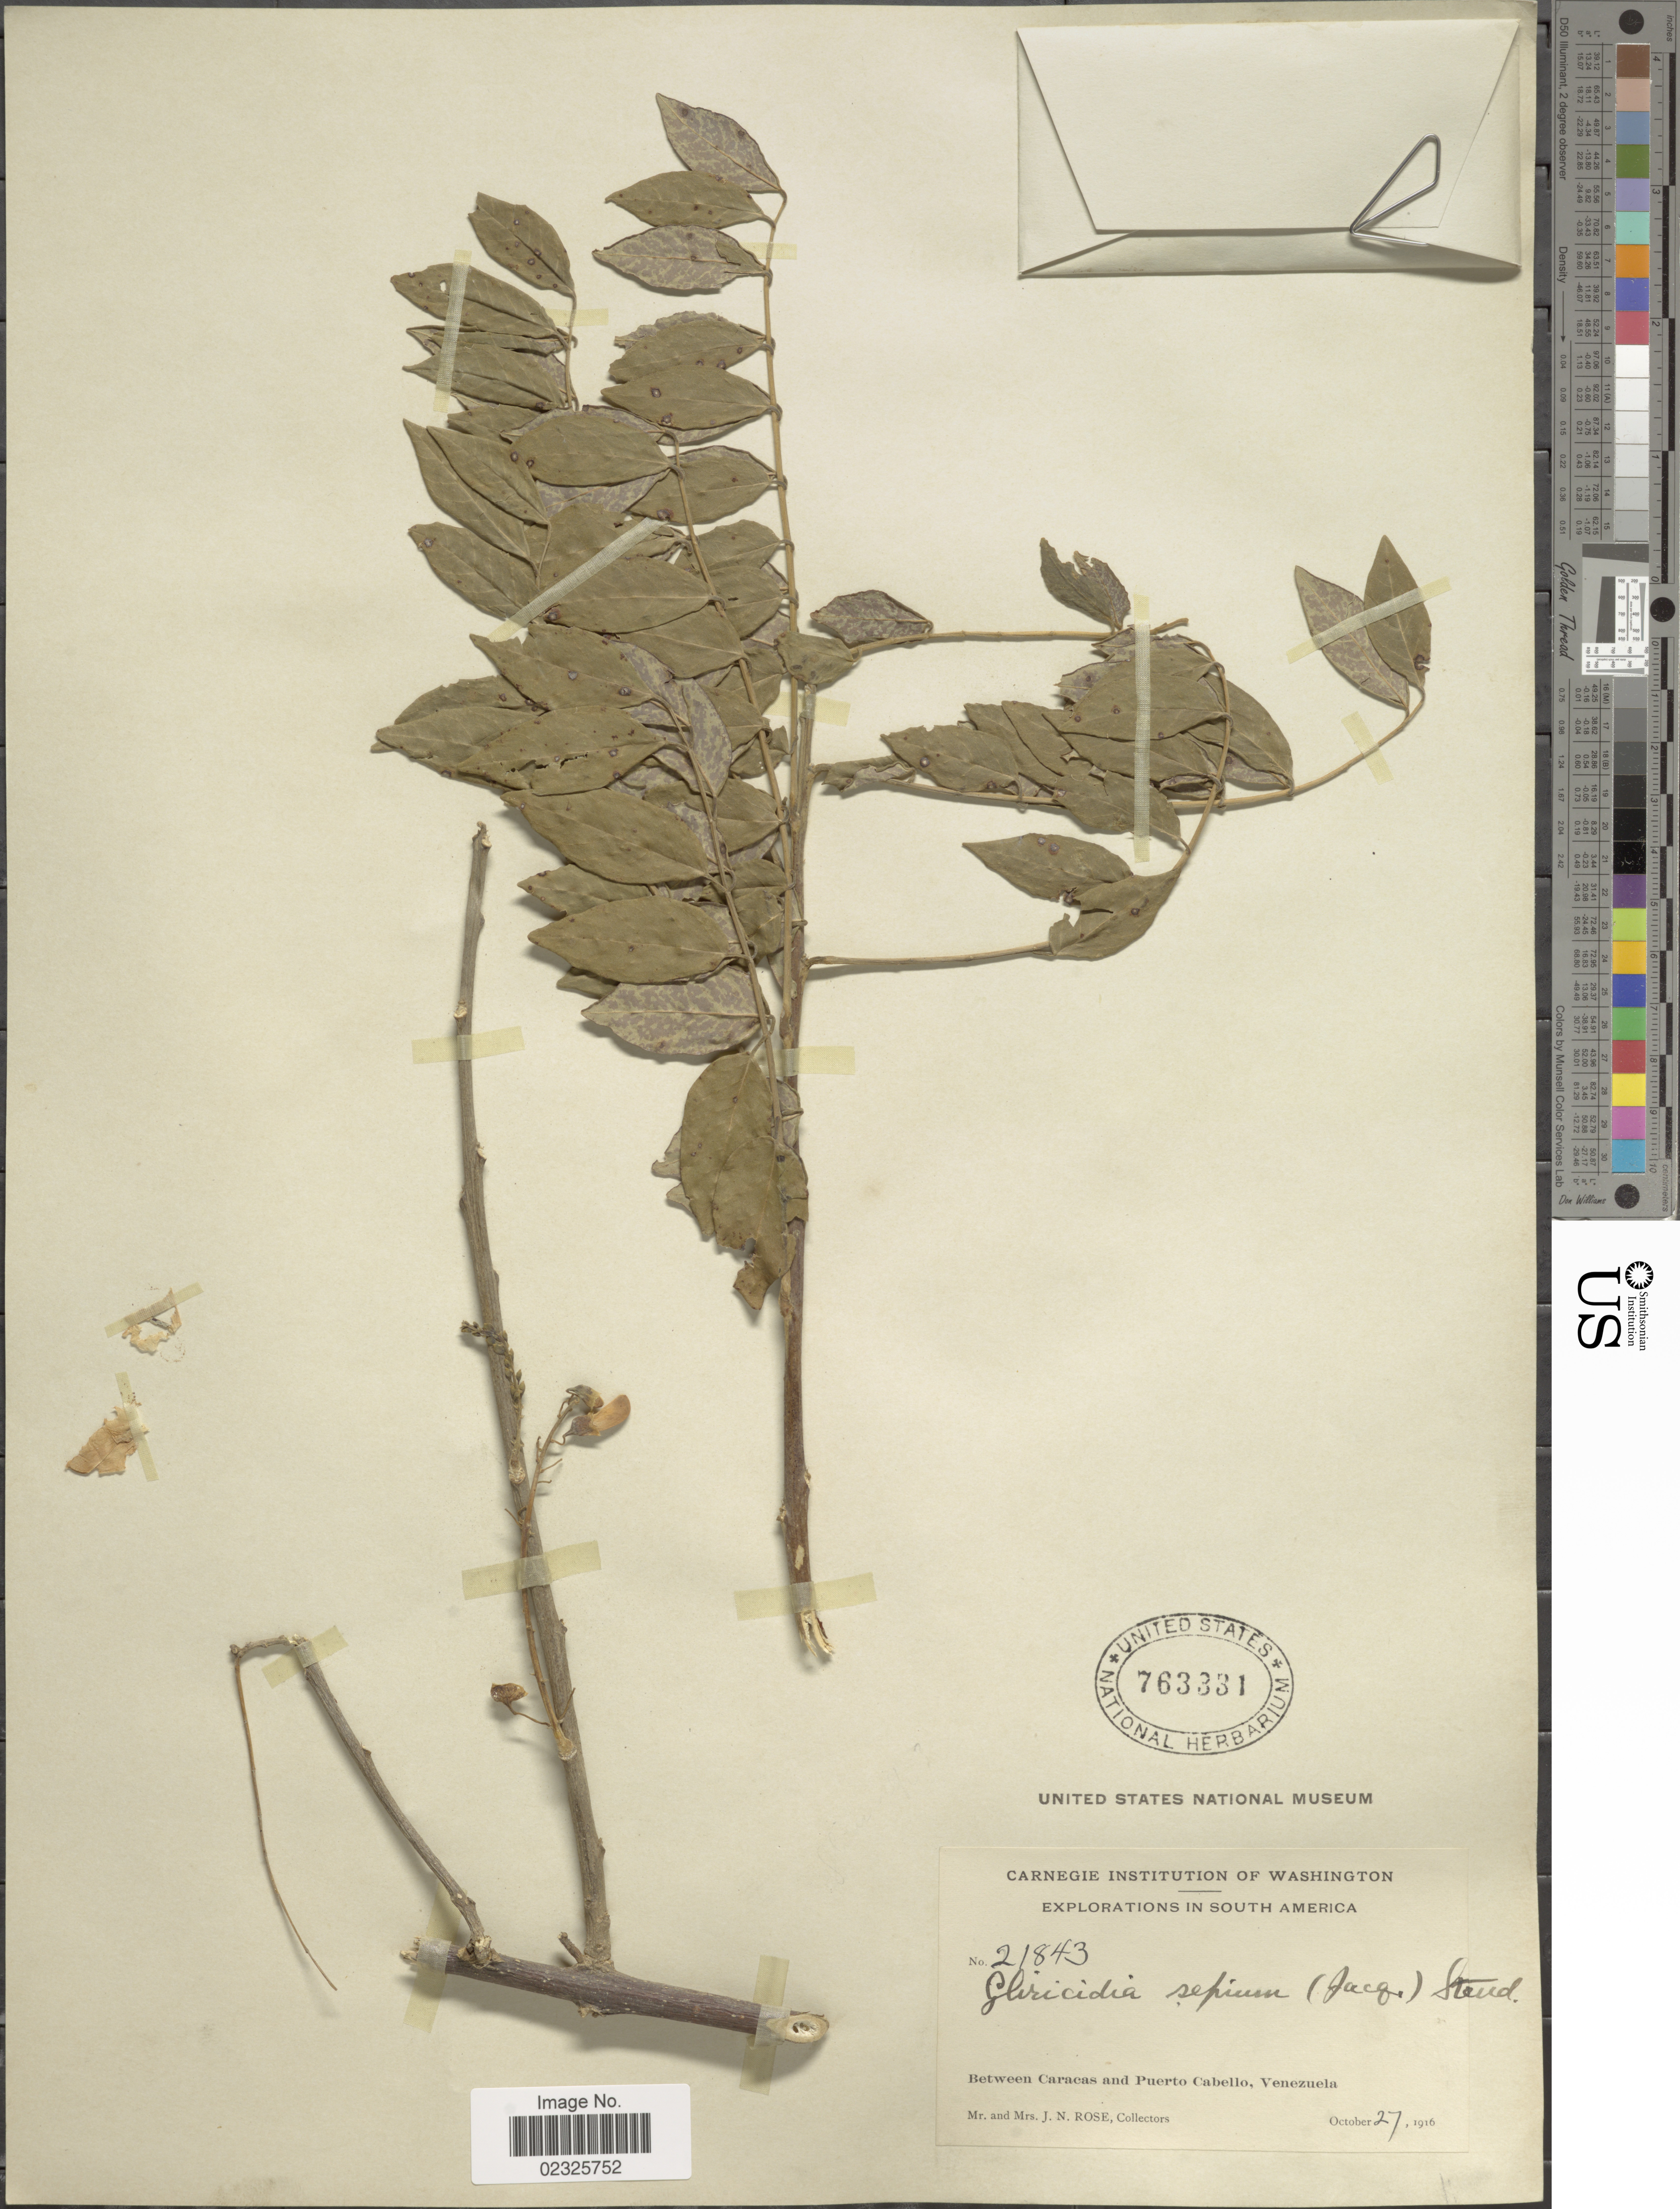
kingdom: Plantae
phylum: Tracheophyta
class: Magnoliopsida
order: Fabales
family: Fabaceae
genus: Gliricidia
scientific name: Gliricidia sepium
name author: (Jacq.) Kunth ex Walp.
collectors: J. N. Rose & L. B. Rose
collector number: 21843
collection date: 1916-10-27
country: Venezuela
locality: Between Caracas and Puerto Cabello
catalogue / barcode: US 763331